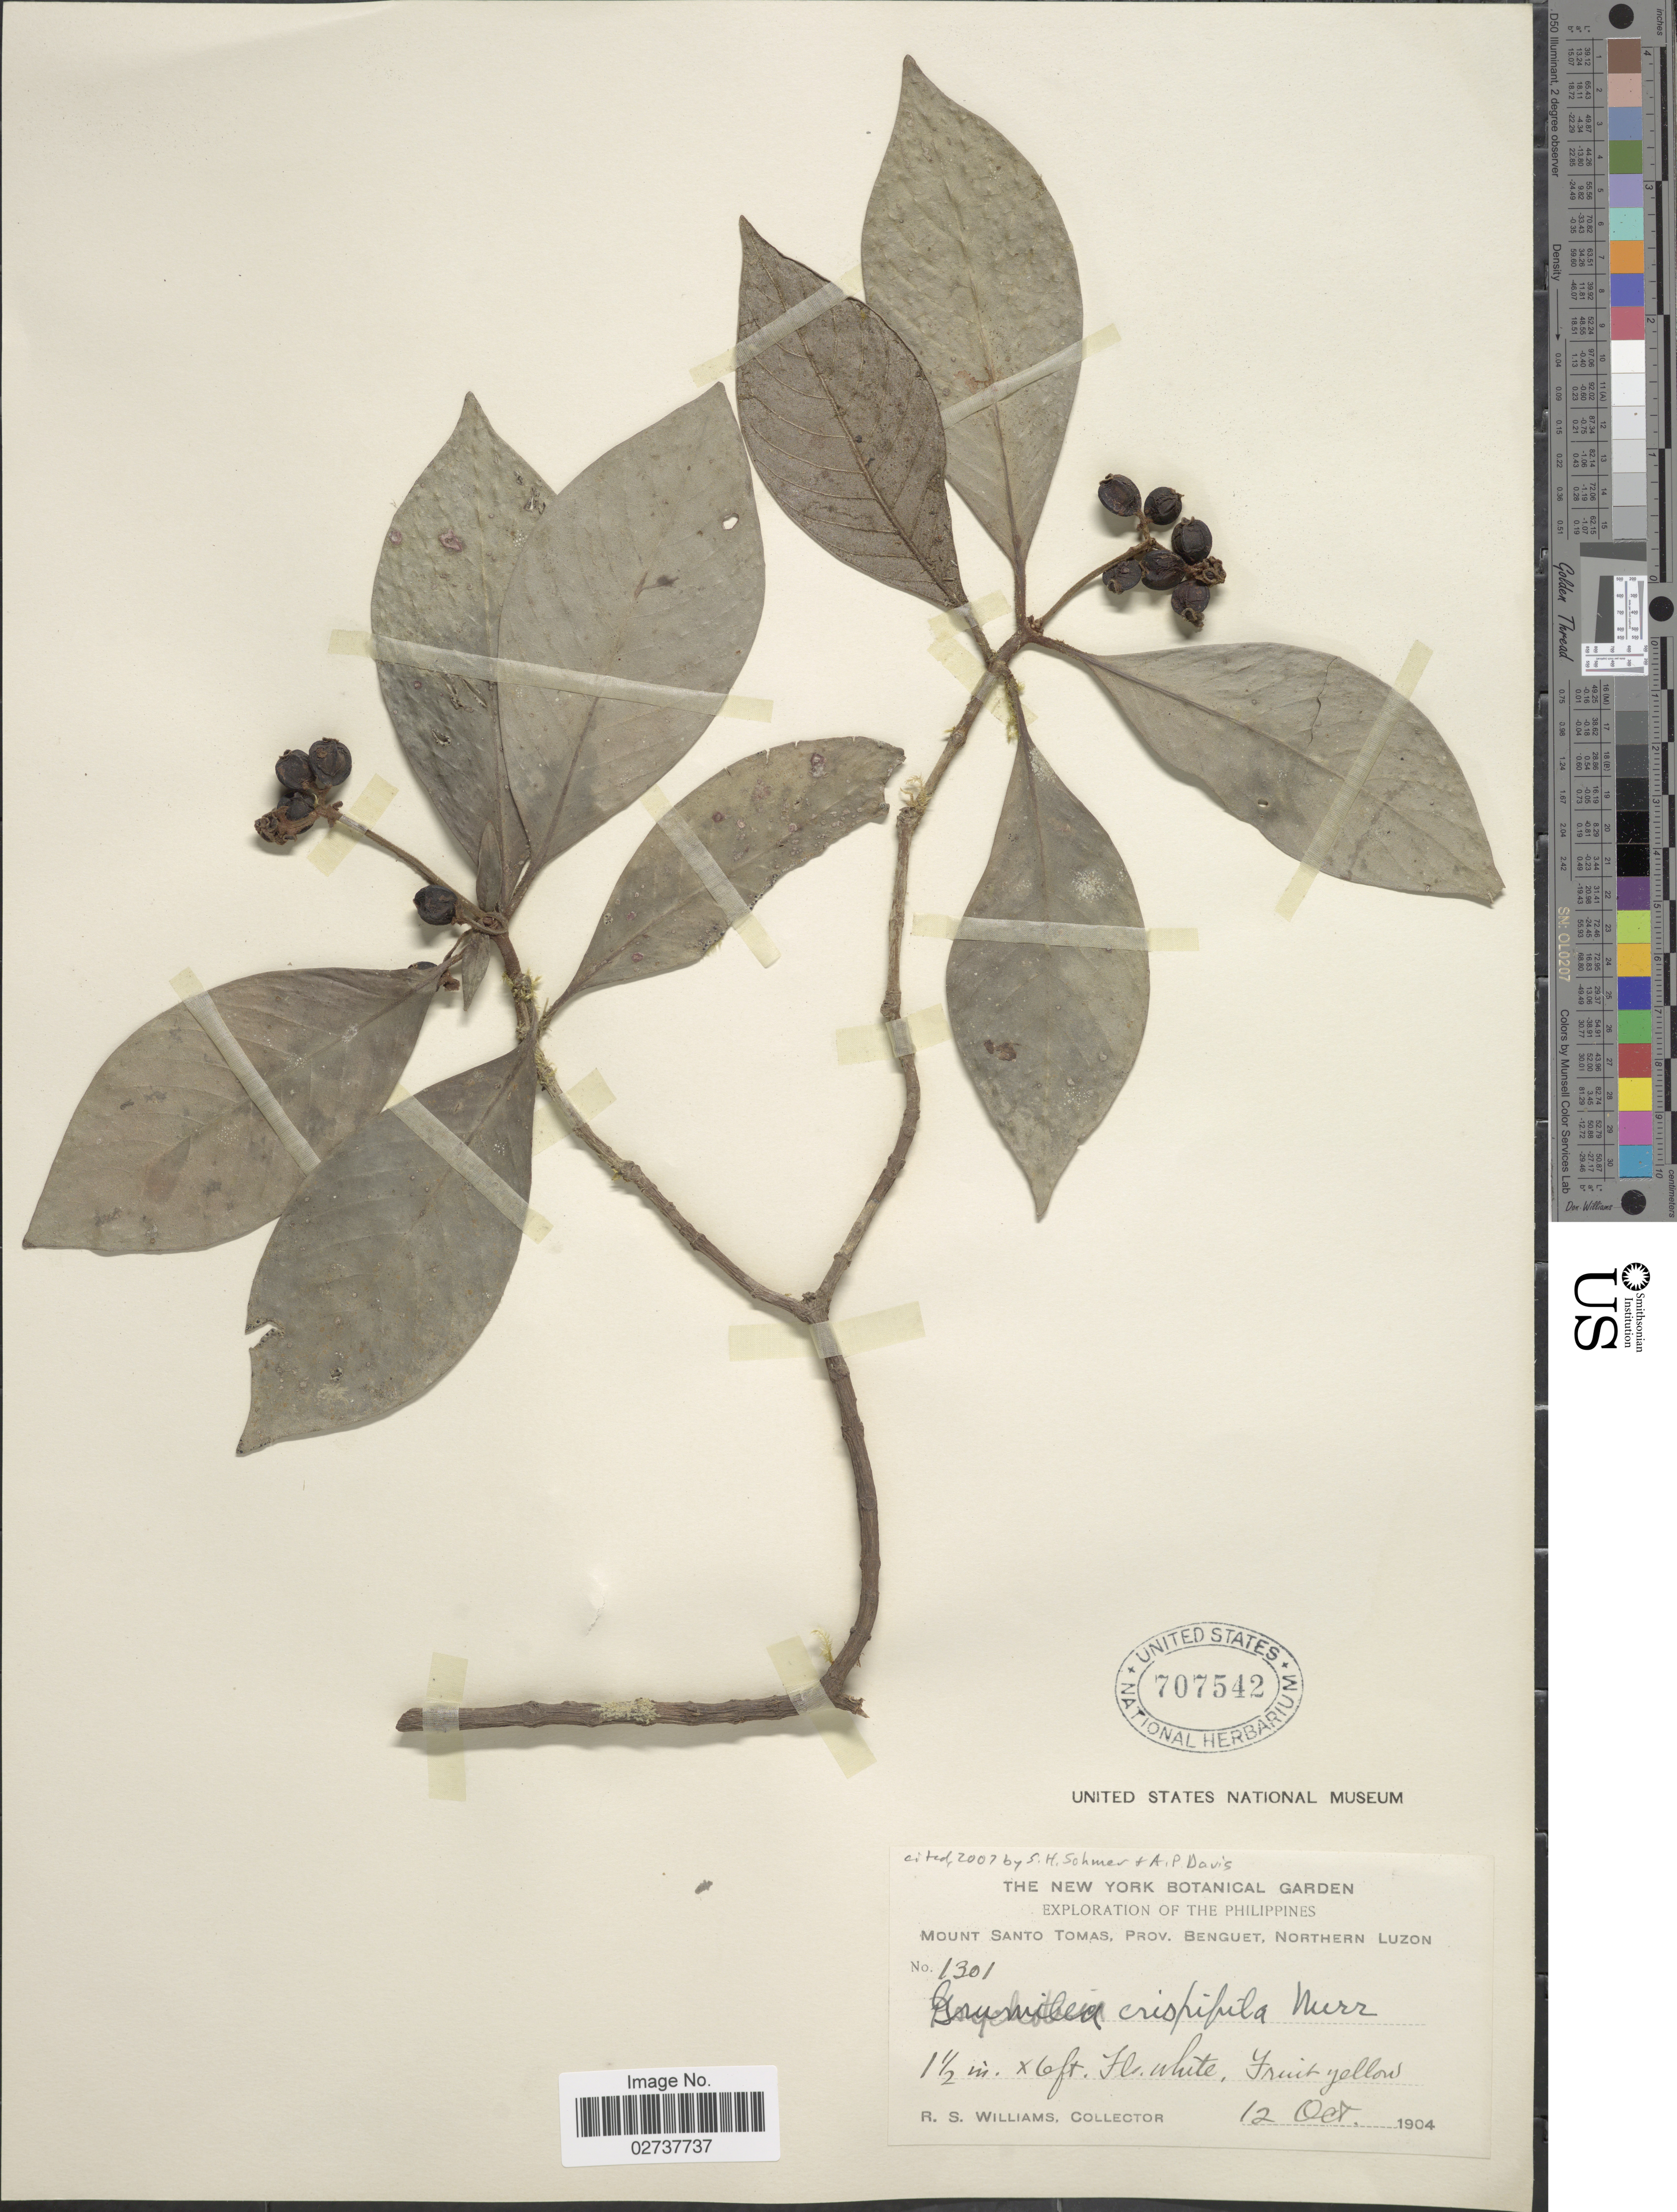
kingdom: Plantae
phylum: Tracheophyta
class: Magnoliopsida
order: Gentianales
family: Rubiaceae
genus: Psychotria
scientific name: Psychotria crispipila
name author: Merr.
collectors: R. S. Williams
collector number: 1301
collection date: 1904-10-12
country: Philippines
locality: Mount Santo Tomas, Prov. Benguet, Northern Luzon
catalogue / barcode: US 707542